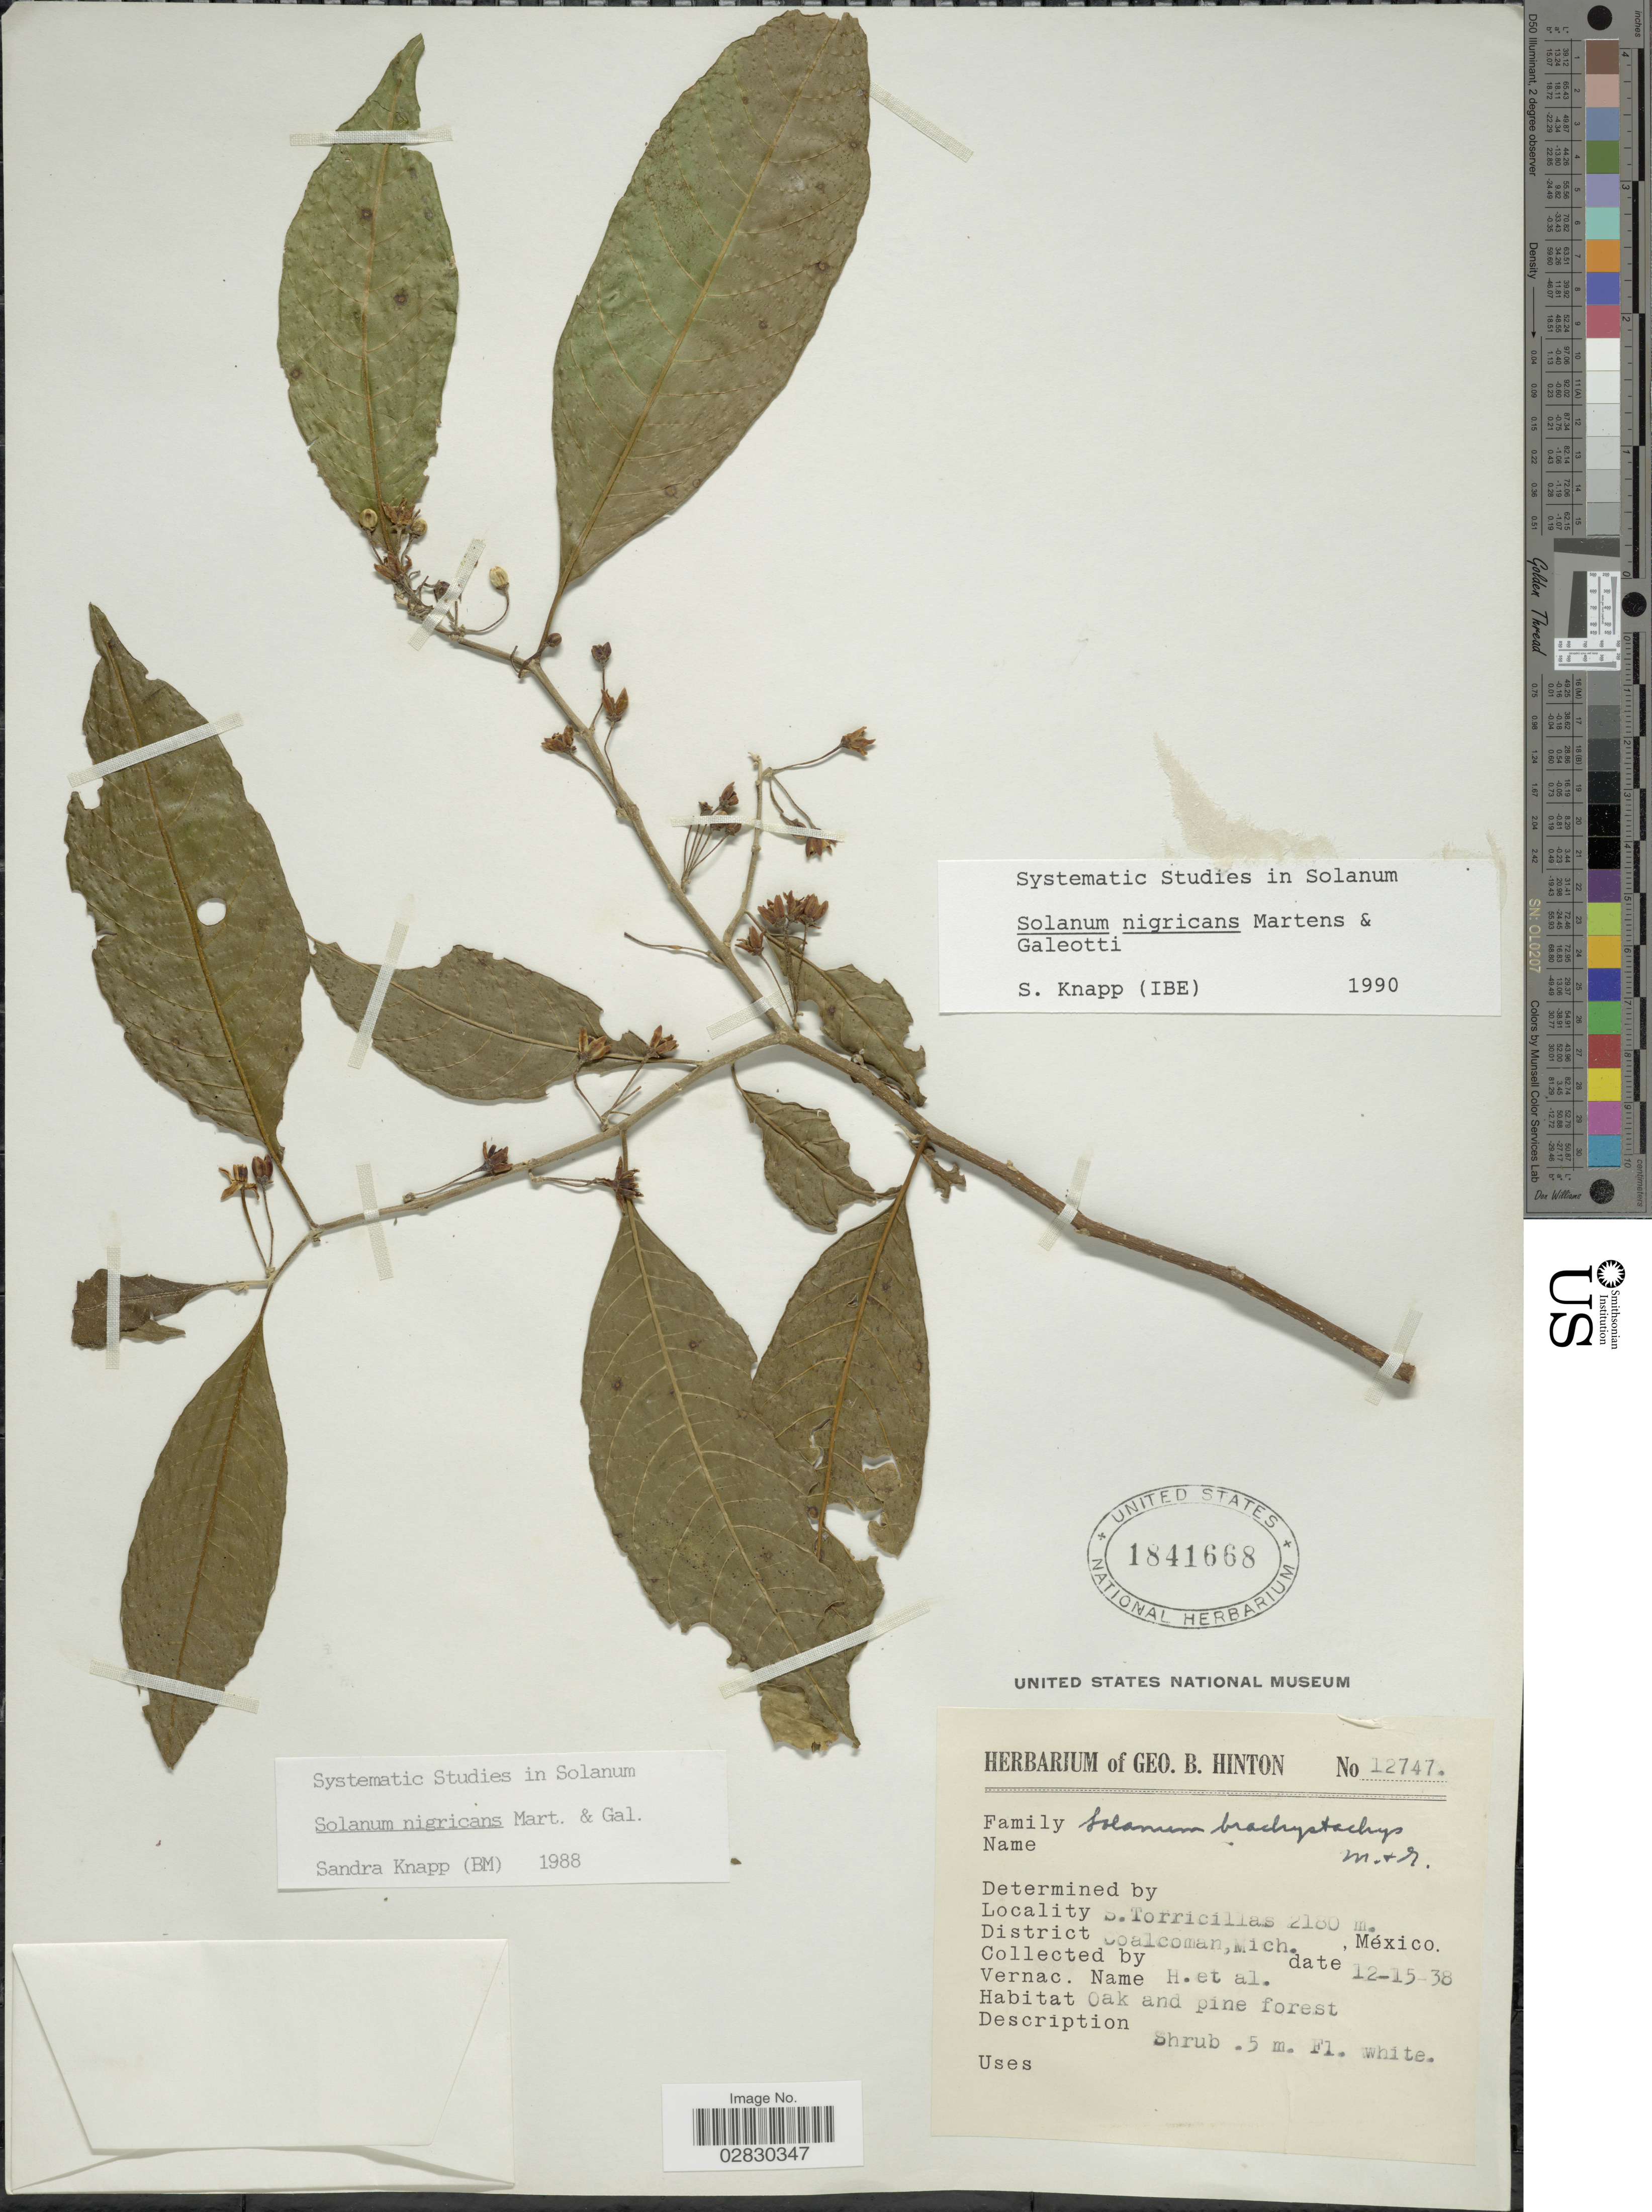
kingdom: Plantae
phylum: Tracheophyta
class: Magnoliopsida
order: Solanales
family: Solanaceae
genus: Solanum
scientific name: Solanum nigricans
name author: M. Martens & Galeotti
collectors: G. B. Hinton & et al.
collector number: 12747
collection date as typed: Transcribed d/m/y: 15/12/38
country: Mexico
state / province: Michoacán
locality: S.Torricillas. District Coalcoman.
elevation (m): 2180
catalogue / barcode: US 1841668